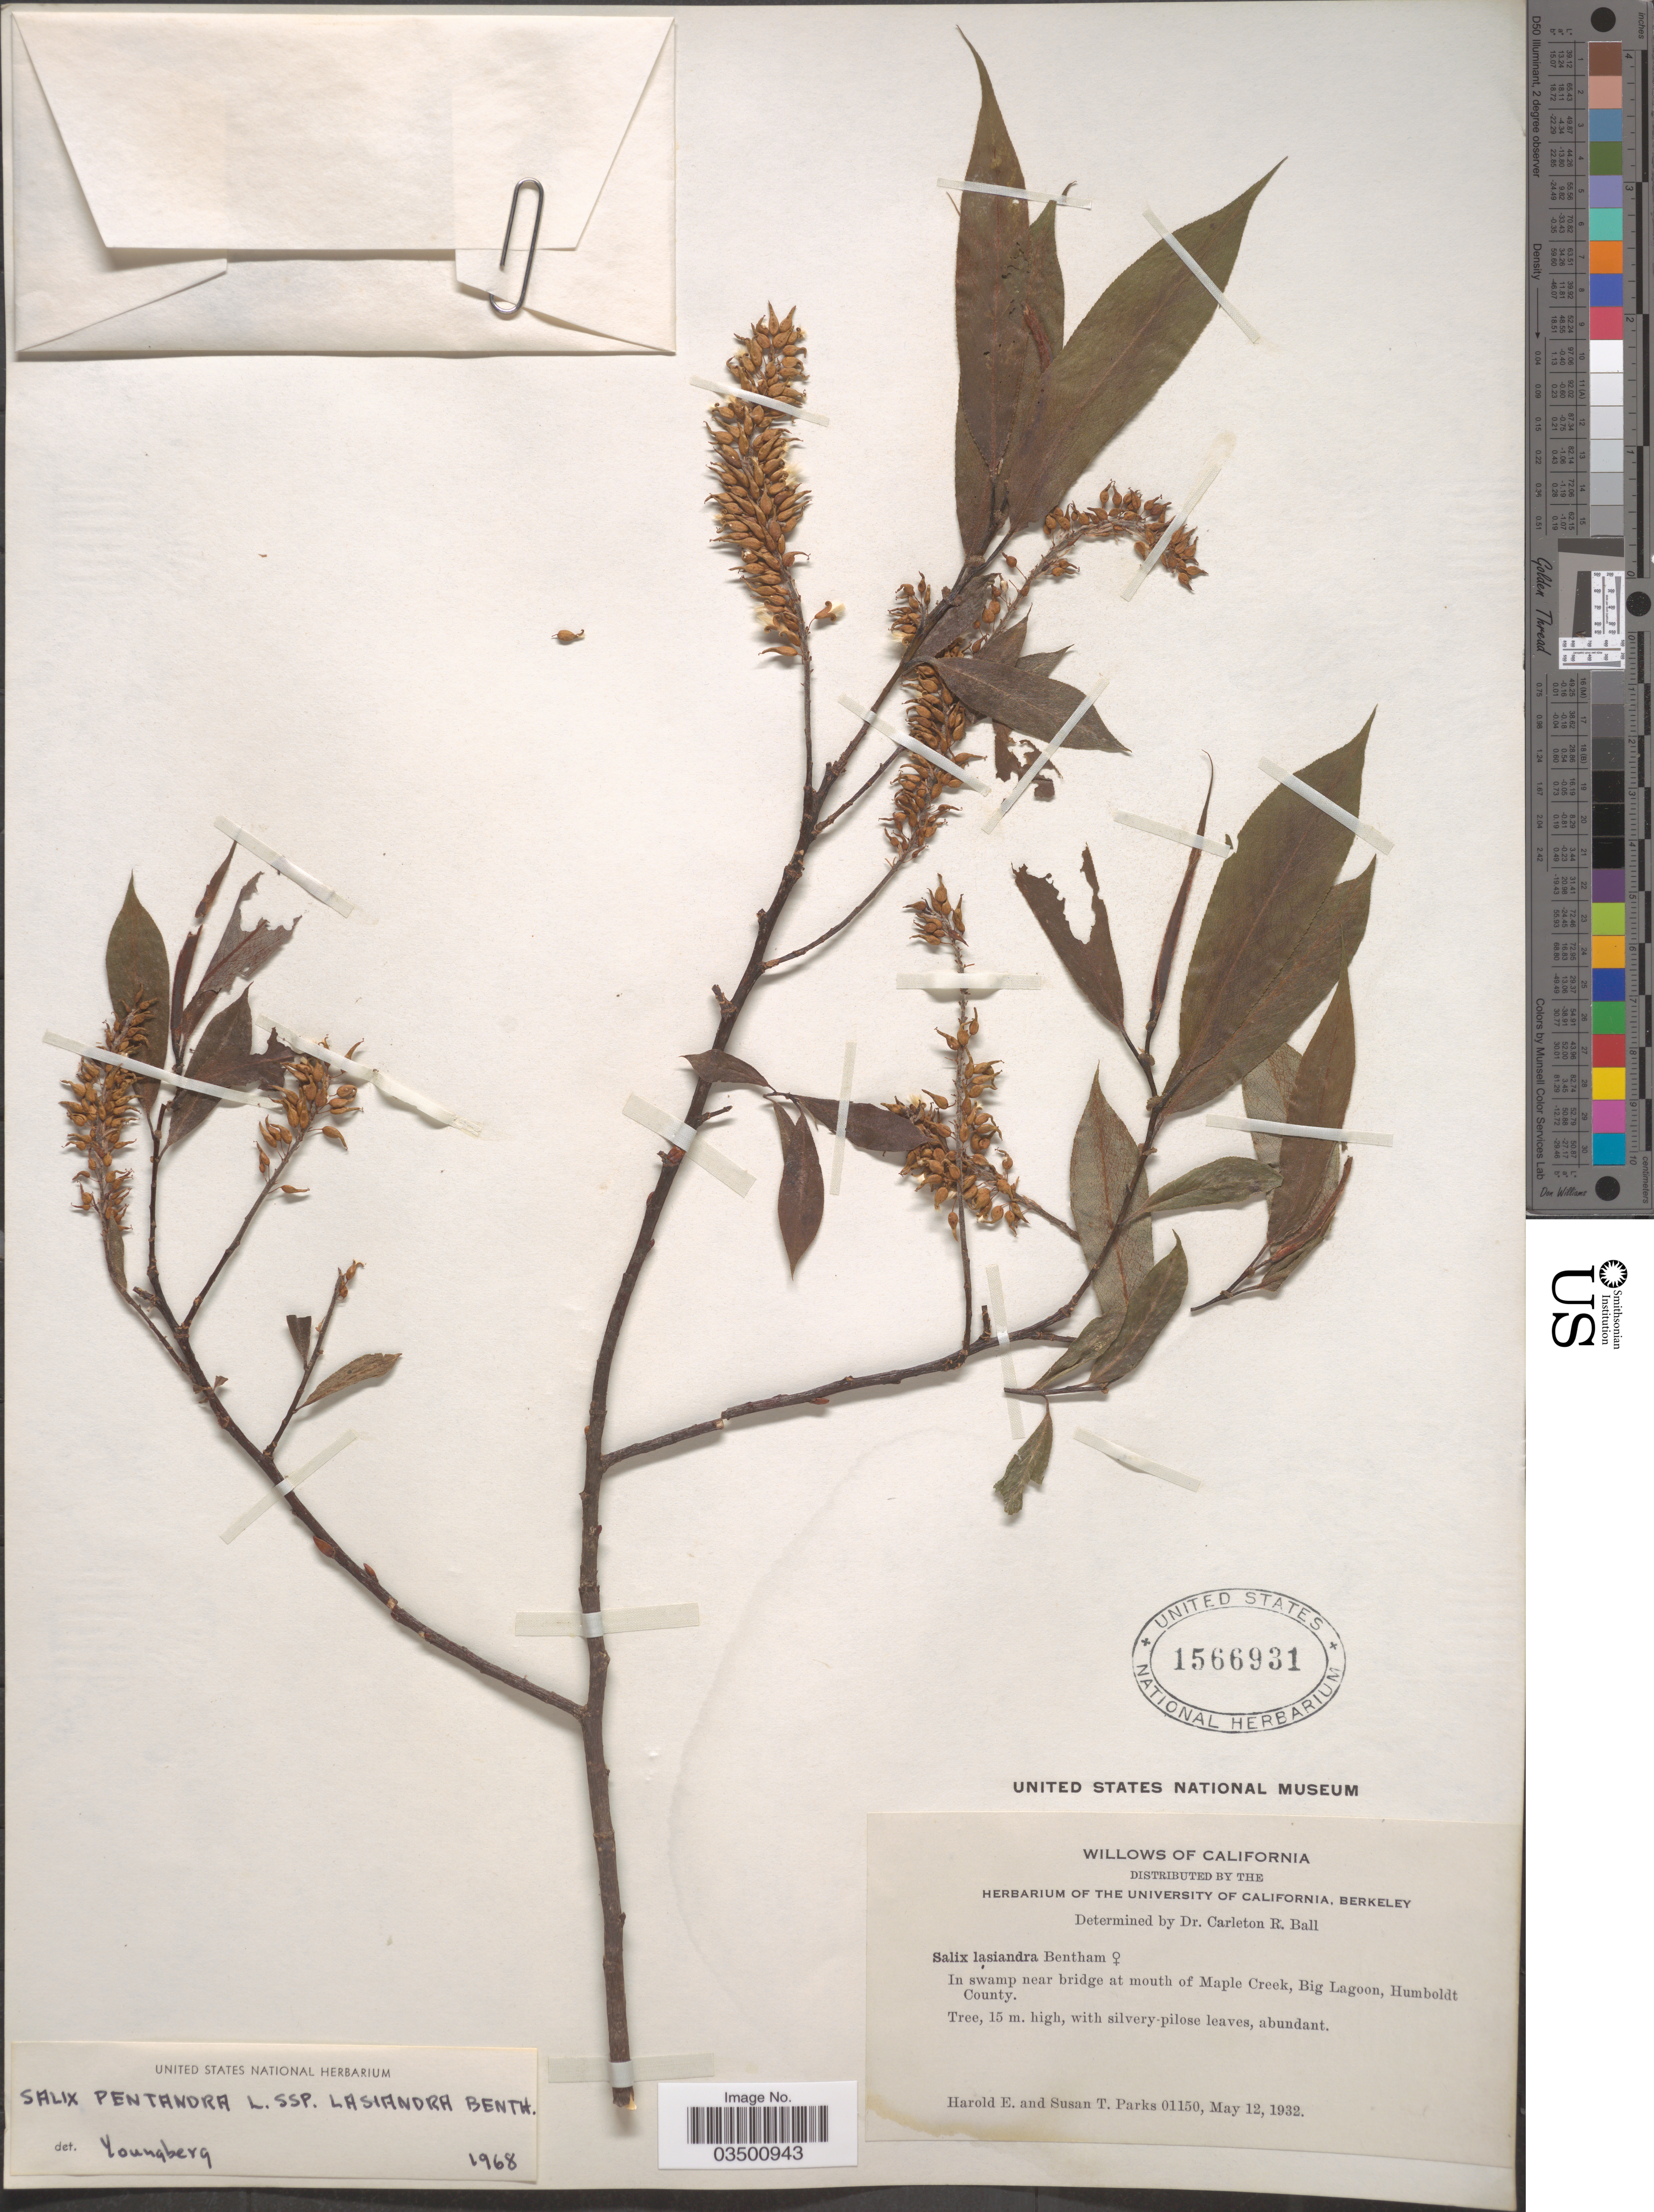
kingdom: Plantae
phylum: Tracheophyta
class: Magnoliopsida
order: Malpighiales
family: Salicaceae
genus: Salix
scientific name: Salix lasiandra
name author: Benth.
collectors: H. E. Parks & S. Parks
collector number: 01150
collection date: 1932-05-12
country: United States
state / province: California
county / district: Humboldt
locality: In swamp near bridge at mouth of Maple Creek, Big Lagoon, Humboldt County.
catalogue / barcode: US 1566931